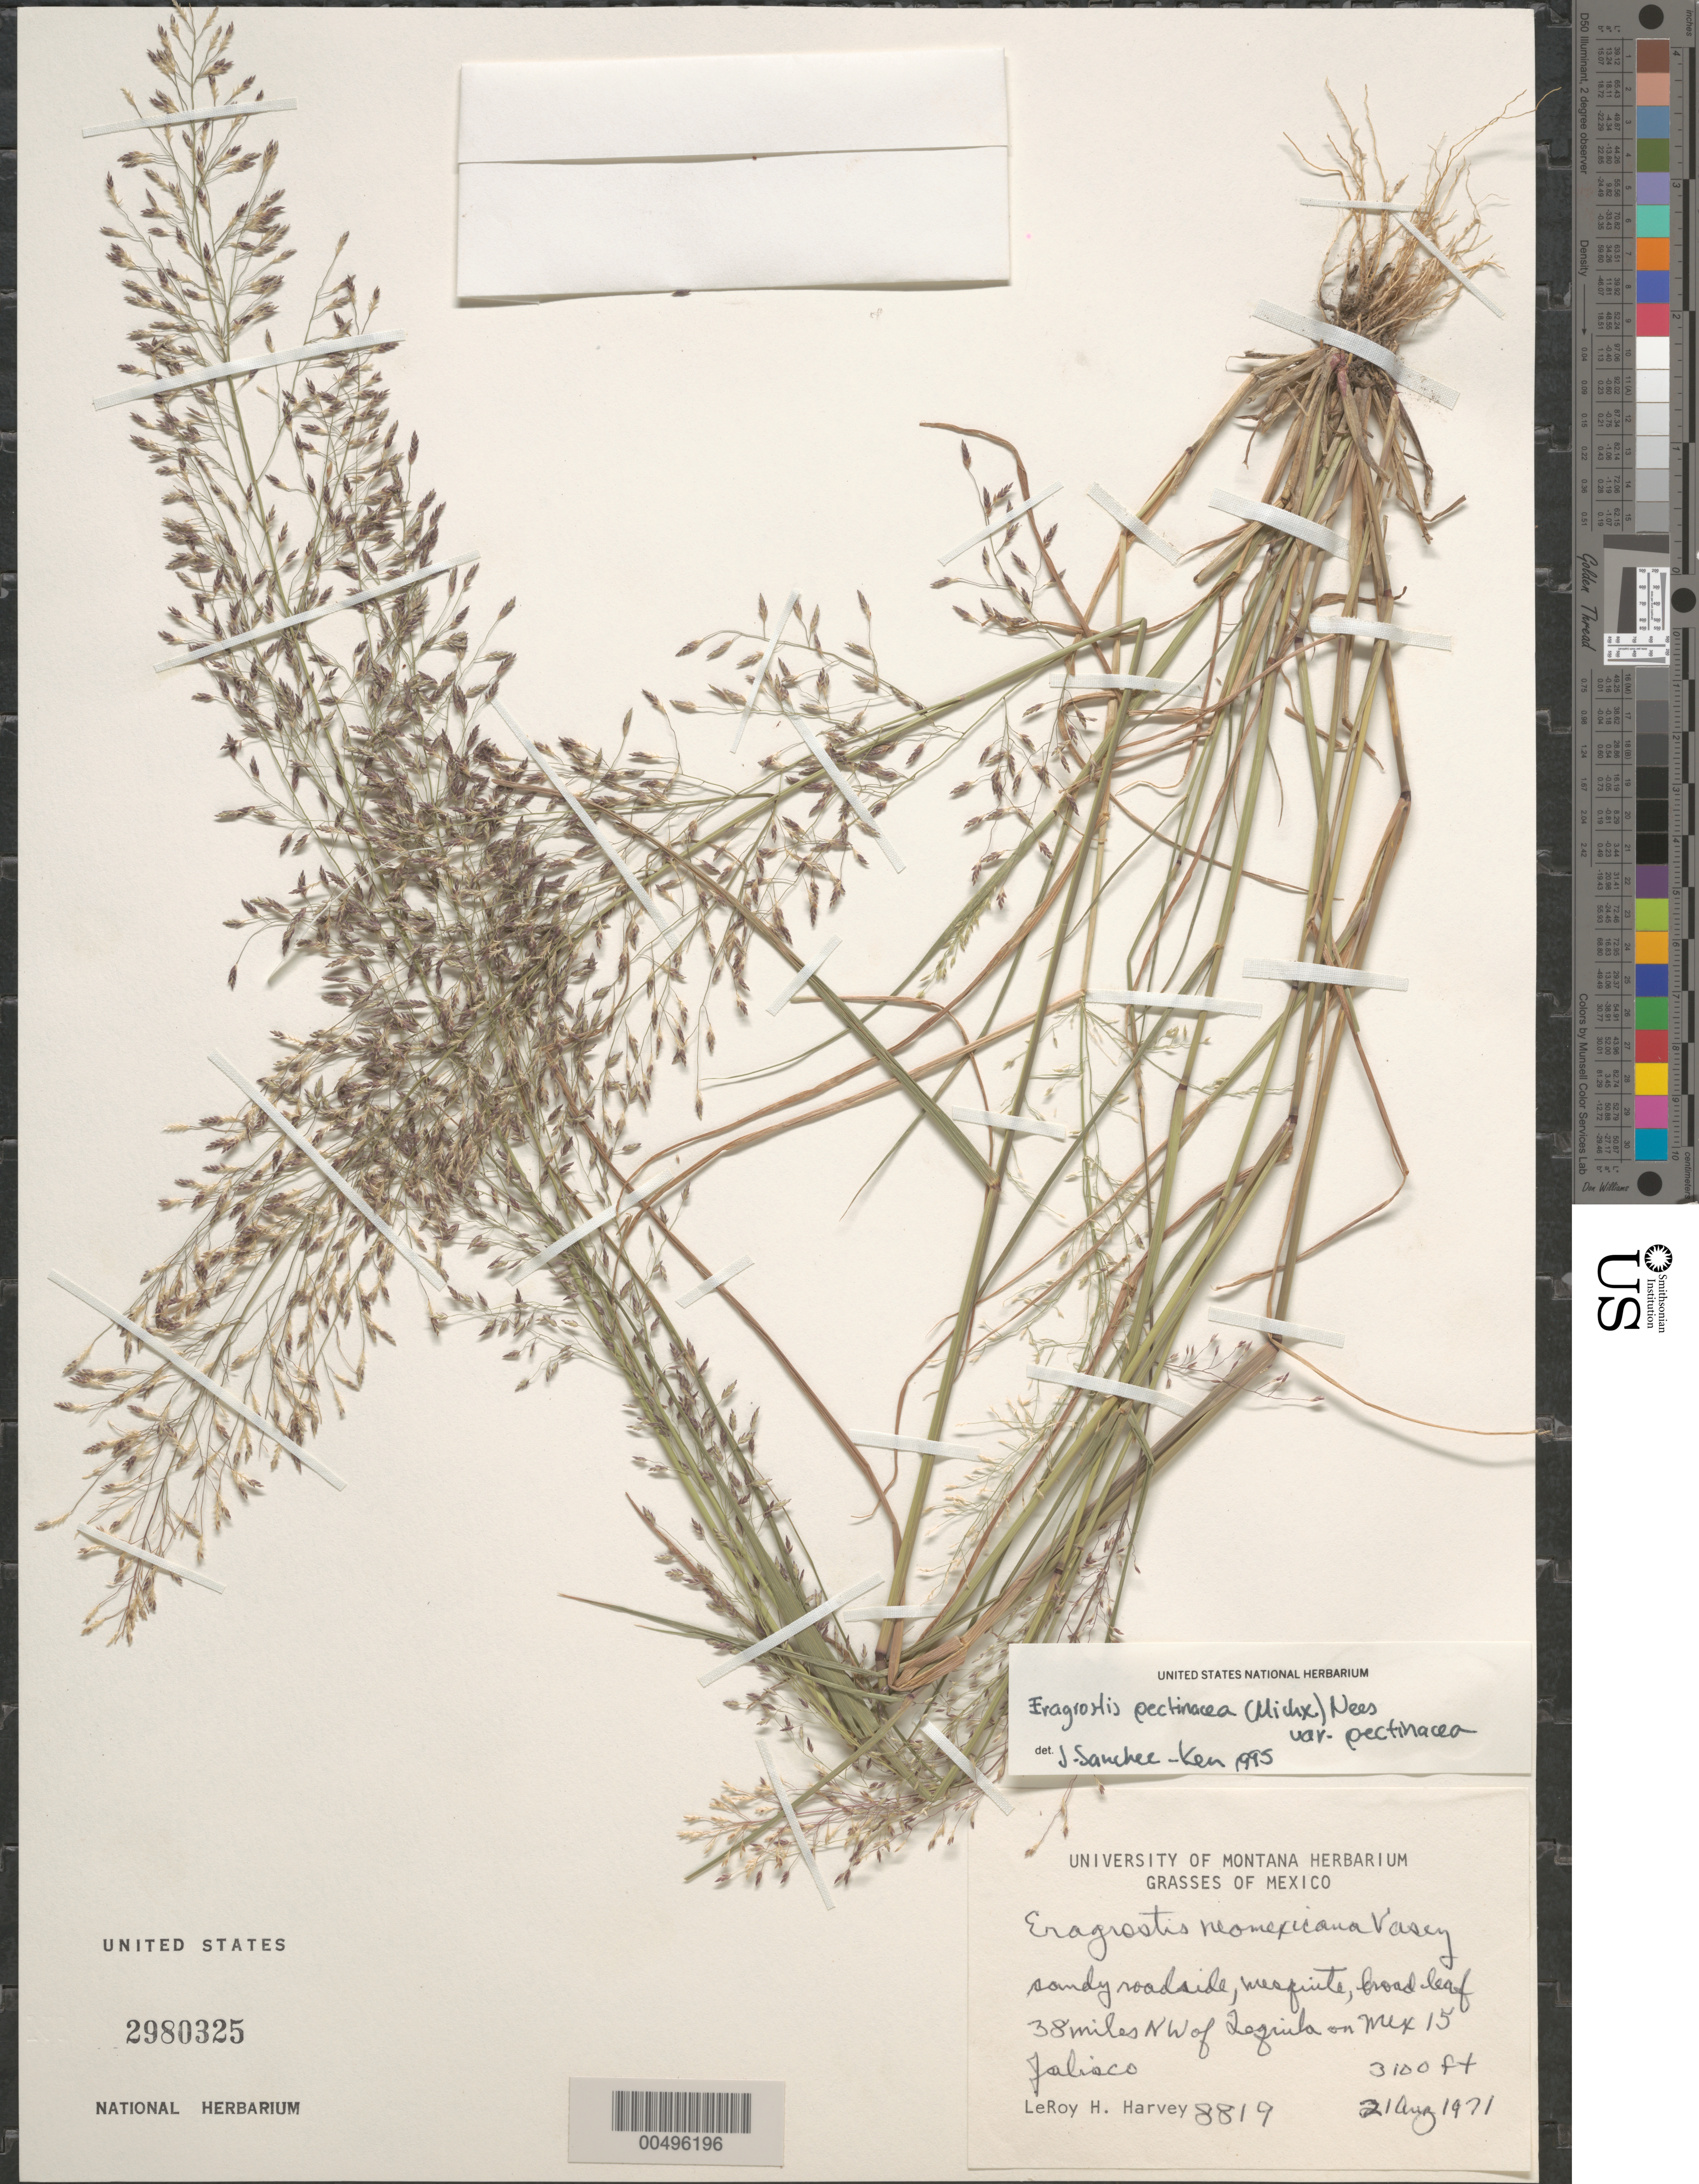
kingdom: Plantae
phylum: Tracheophyta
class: Liliopsida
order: Poales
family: Poaceae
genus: Eragrostis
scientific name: Eragrostis pectinacea var. pectinacea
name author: (Michx.) Nees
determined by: Sánchez-Ken, J. G.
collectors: L. H. Harvey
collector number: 8819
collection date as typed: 21 Aug 1971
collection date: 1971-08-21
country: Mexico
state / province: Jalisco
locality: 38 mi NW of Tequila on Mex 15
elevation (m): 945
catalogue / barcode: US 2980325